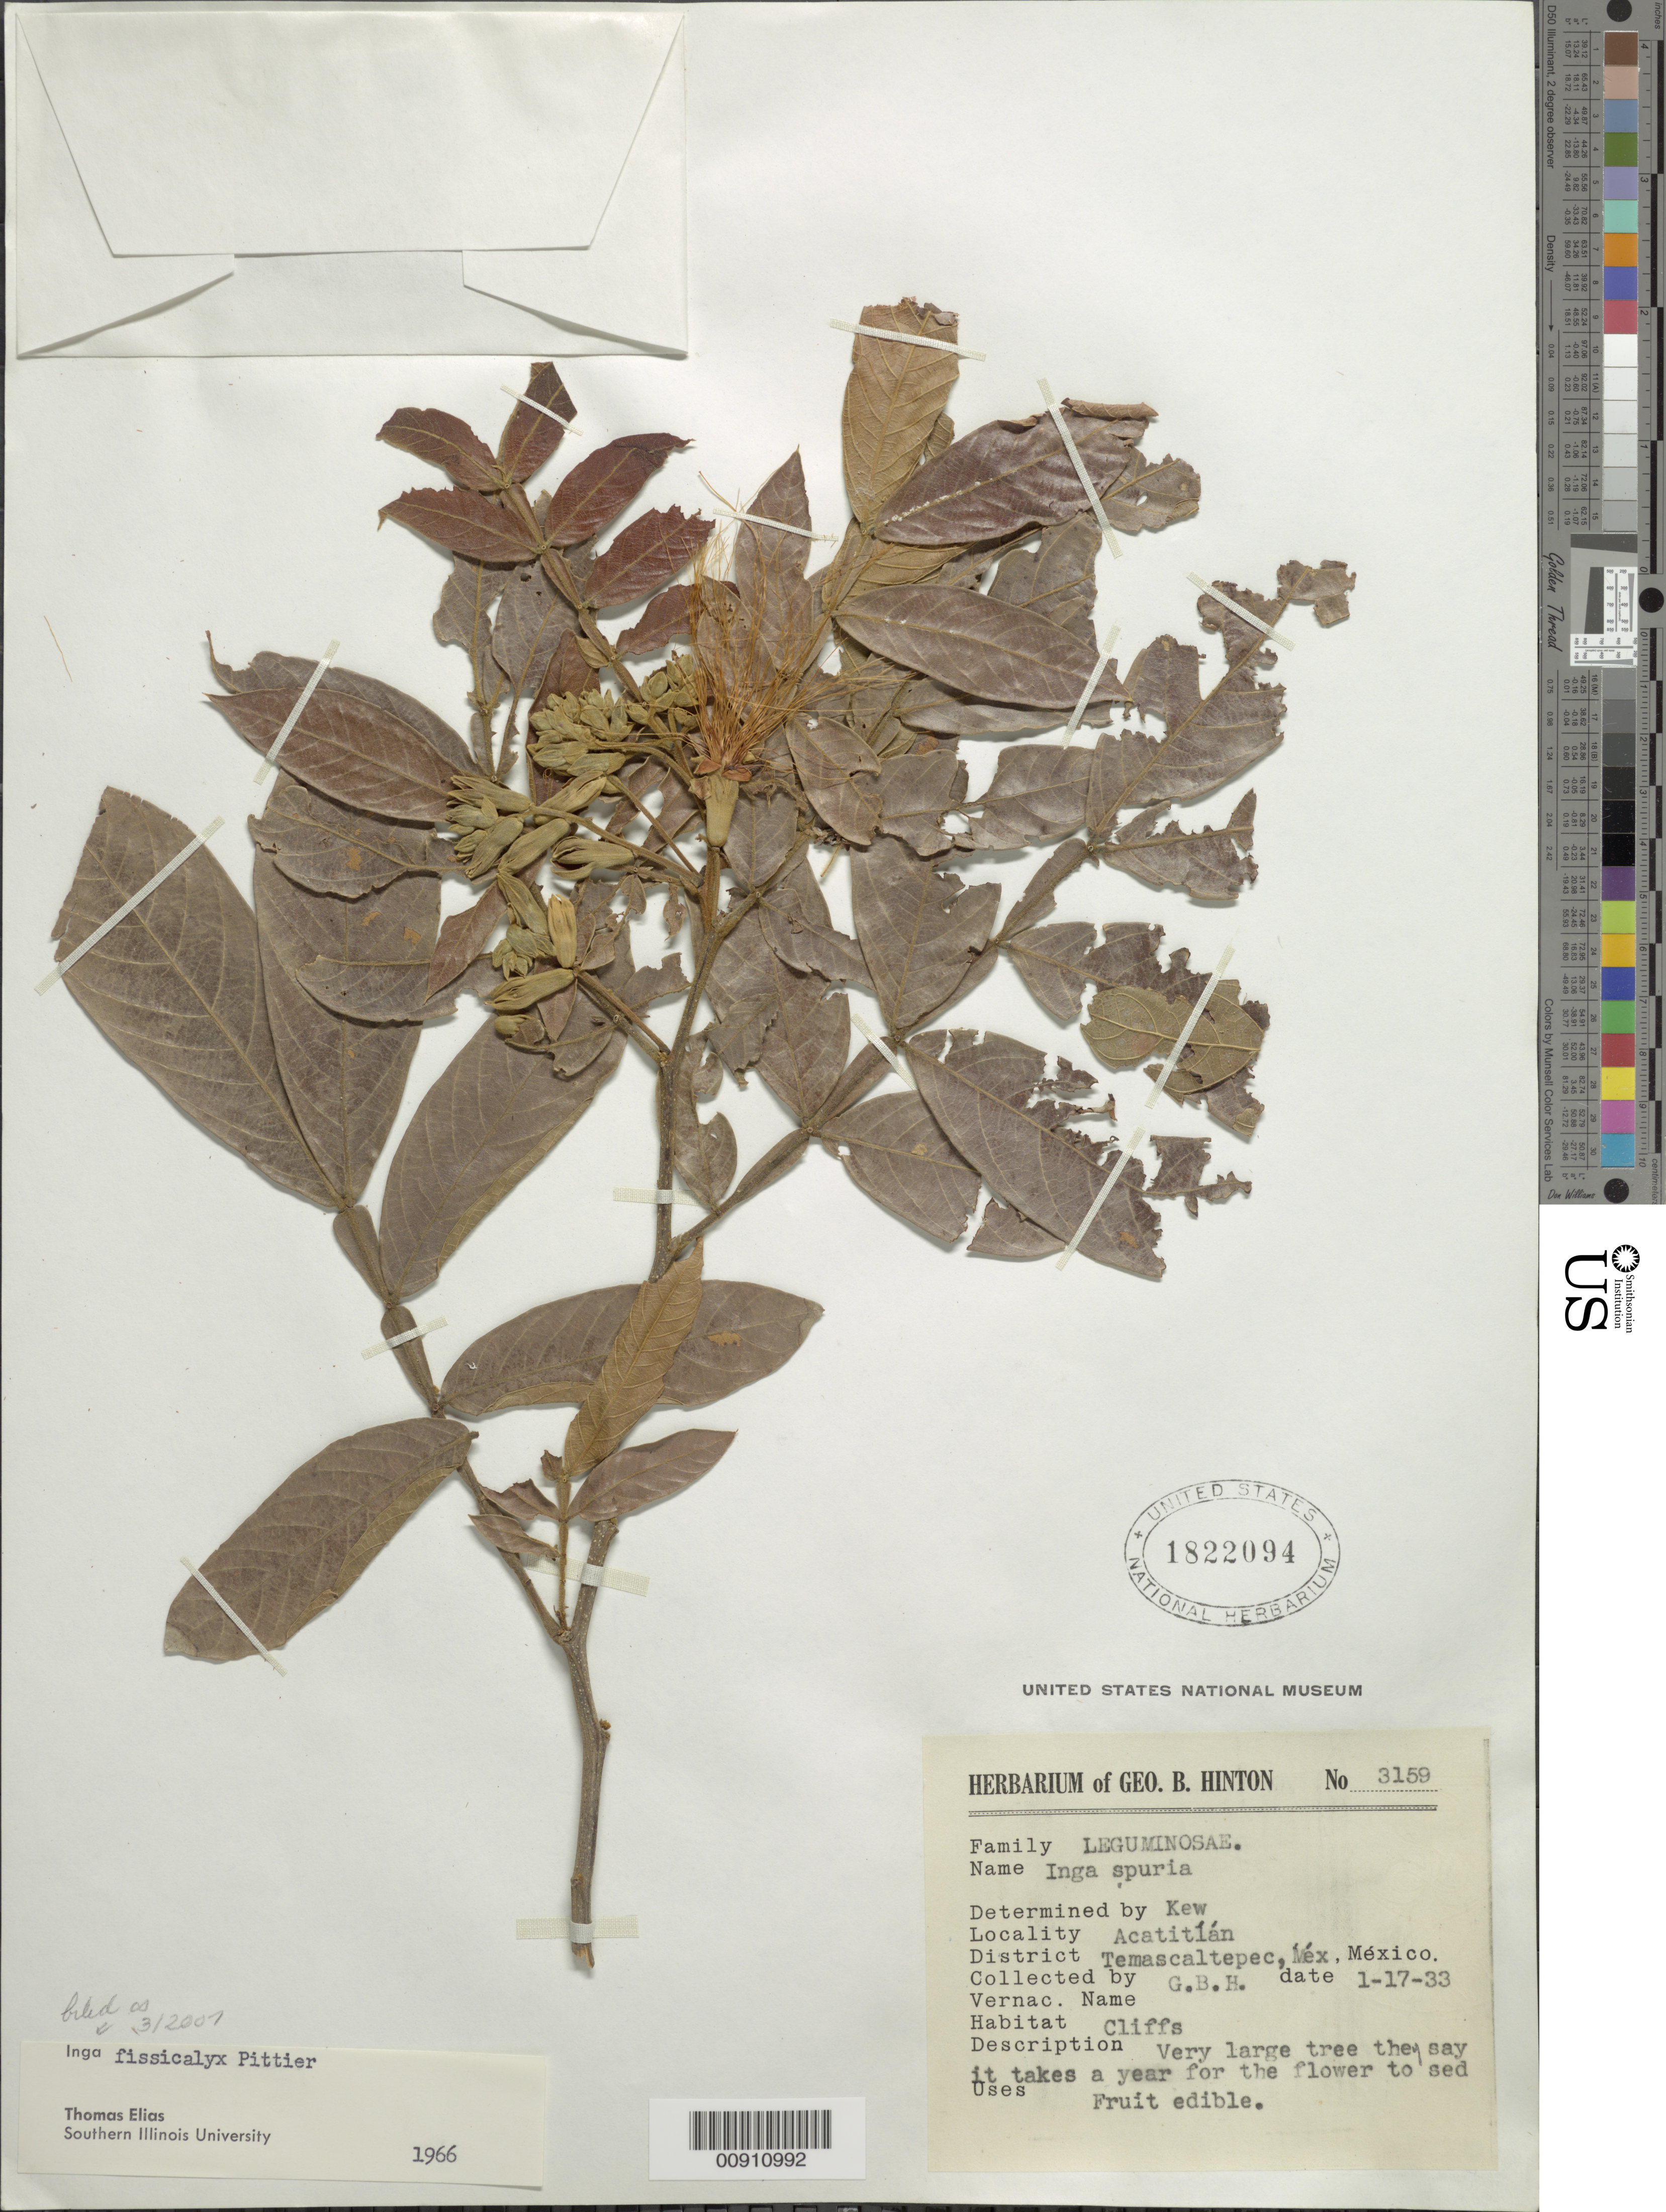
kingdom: Plantae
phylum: Tracheophyta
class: Magnoliopsida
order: Fabales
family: Fabaceae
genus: Inga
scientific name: Inga vera subsp. vera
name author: Willd.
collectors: G. B. Hinton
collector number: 3159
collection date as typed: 17 Jan 1933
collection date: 1933-01-17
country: Mexico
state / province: México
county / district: Temascaltepec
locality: Acatitlán, District Temascaltepec, State of Mexico.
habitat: Cliffs.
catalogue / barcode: US 1822094